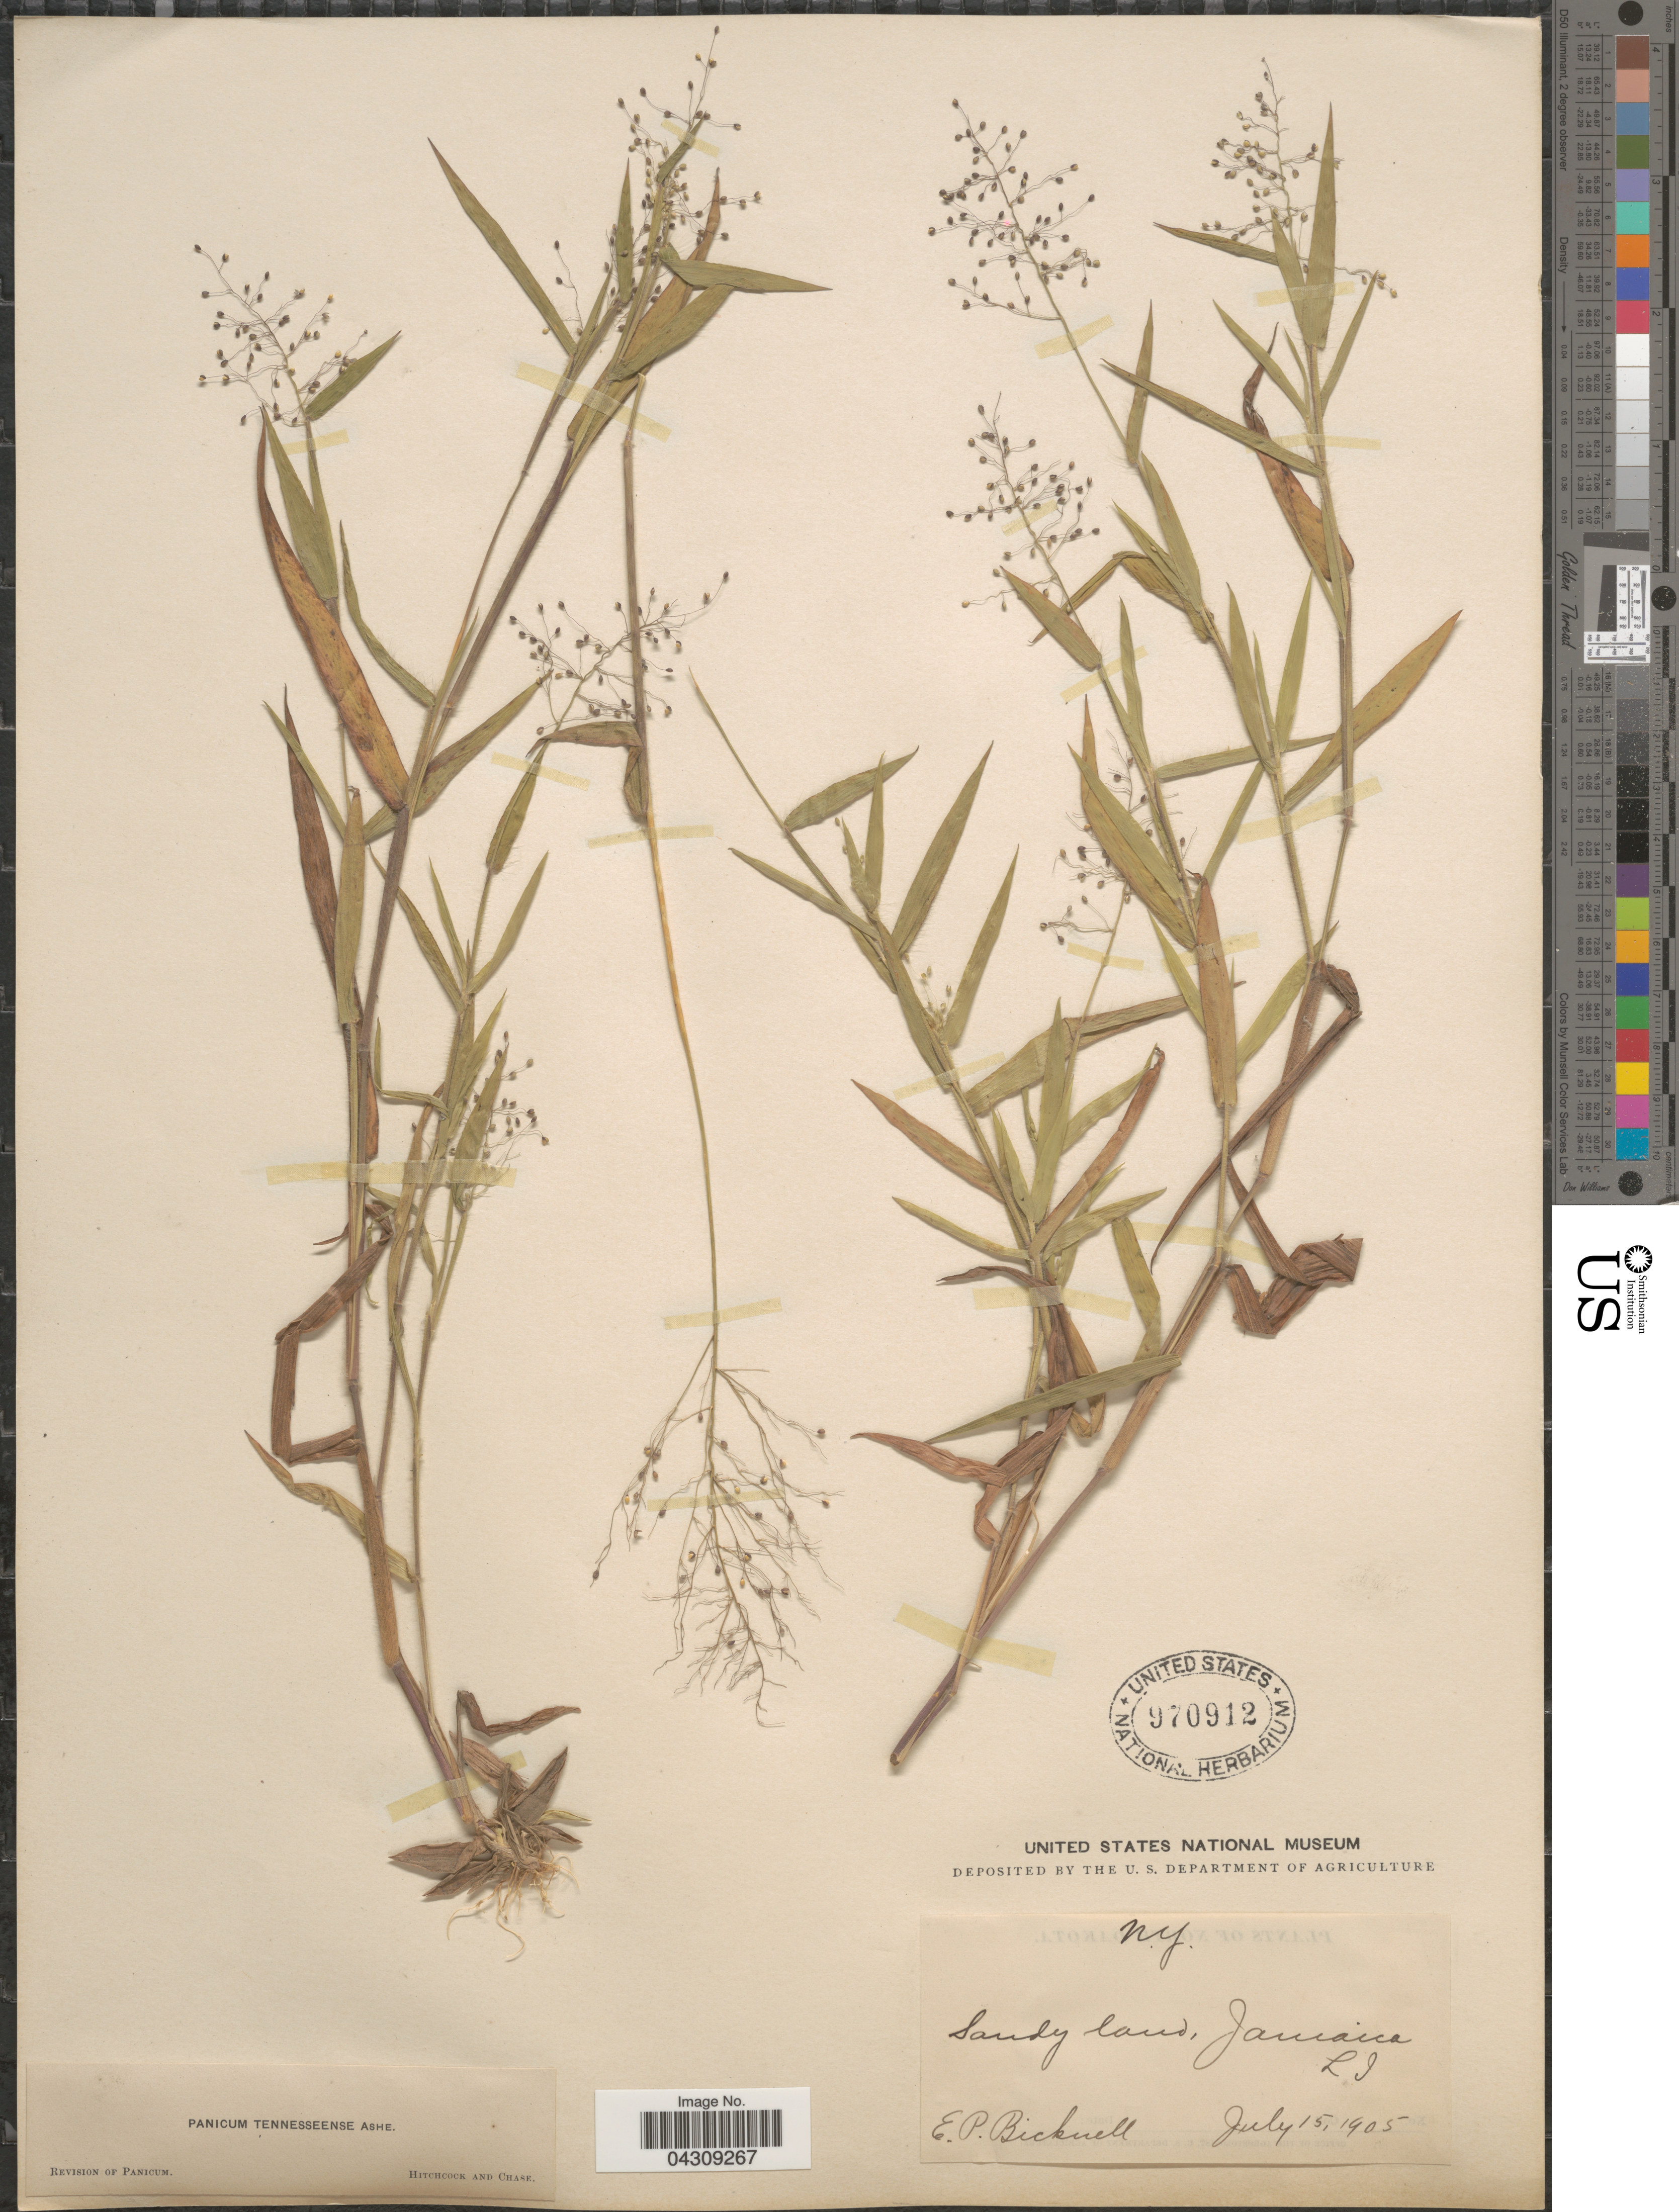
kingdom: Plantae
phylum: Tracheophyta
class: Liliopsida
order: Poales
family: Poaceae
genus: Dichanthelium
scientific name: Dichanthelium acuminatum var. acuminatum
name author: (Sw.) Gould & C.A. Clark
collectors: E. P. Bicknell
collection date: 1905-07-15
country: United States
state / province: New York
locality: Sandy land, Jamaica, L. I.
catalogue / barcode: US 970912